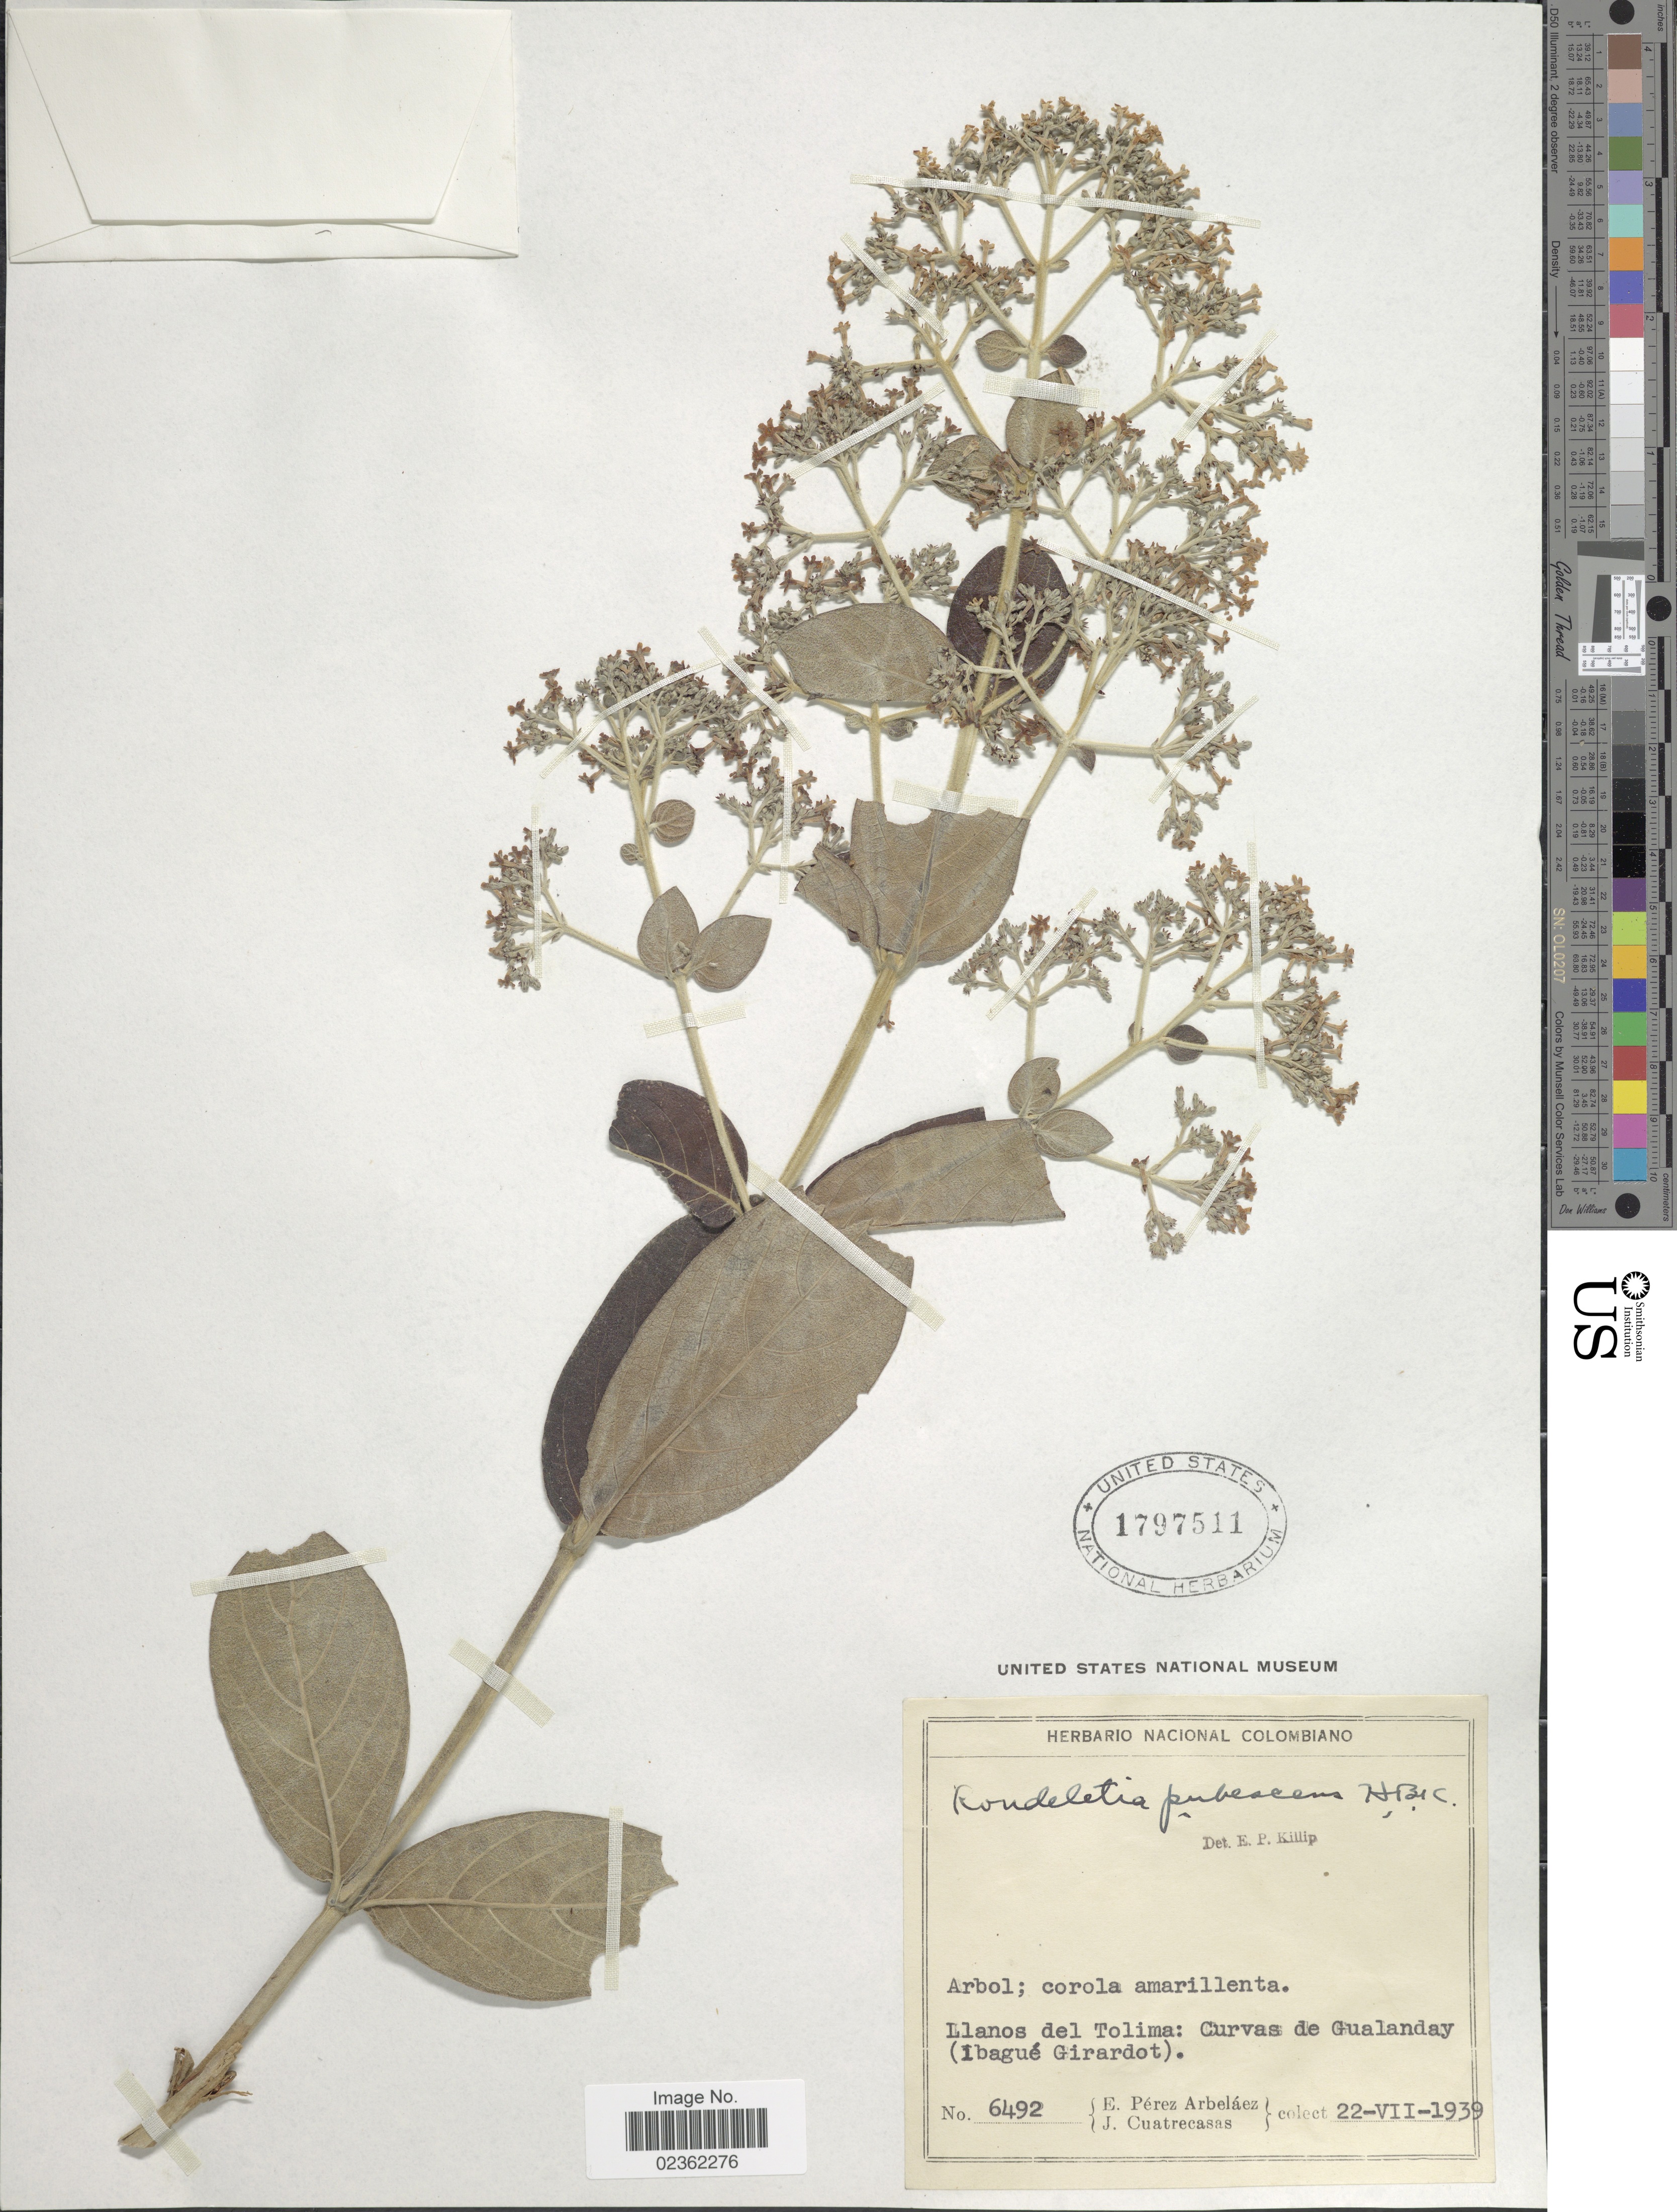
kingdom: Plantae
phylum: Tracheophyta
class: Magnoliopsida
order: Gentianales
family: Rubiaceae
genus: Rondeletia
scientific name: Rondeletia pubescens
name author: Kunth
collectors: E. Pérez Arbeláez & J. Cuatrecasas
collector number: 6492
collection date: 1939-07-22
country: Colombia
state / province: Tolima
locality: Llanos del Tolima: Curvas de Gualanday (Ibague Girardot).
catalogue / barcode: US 1797511